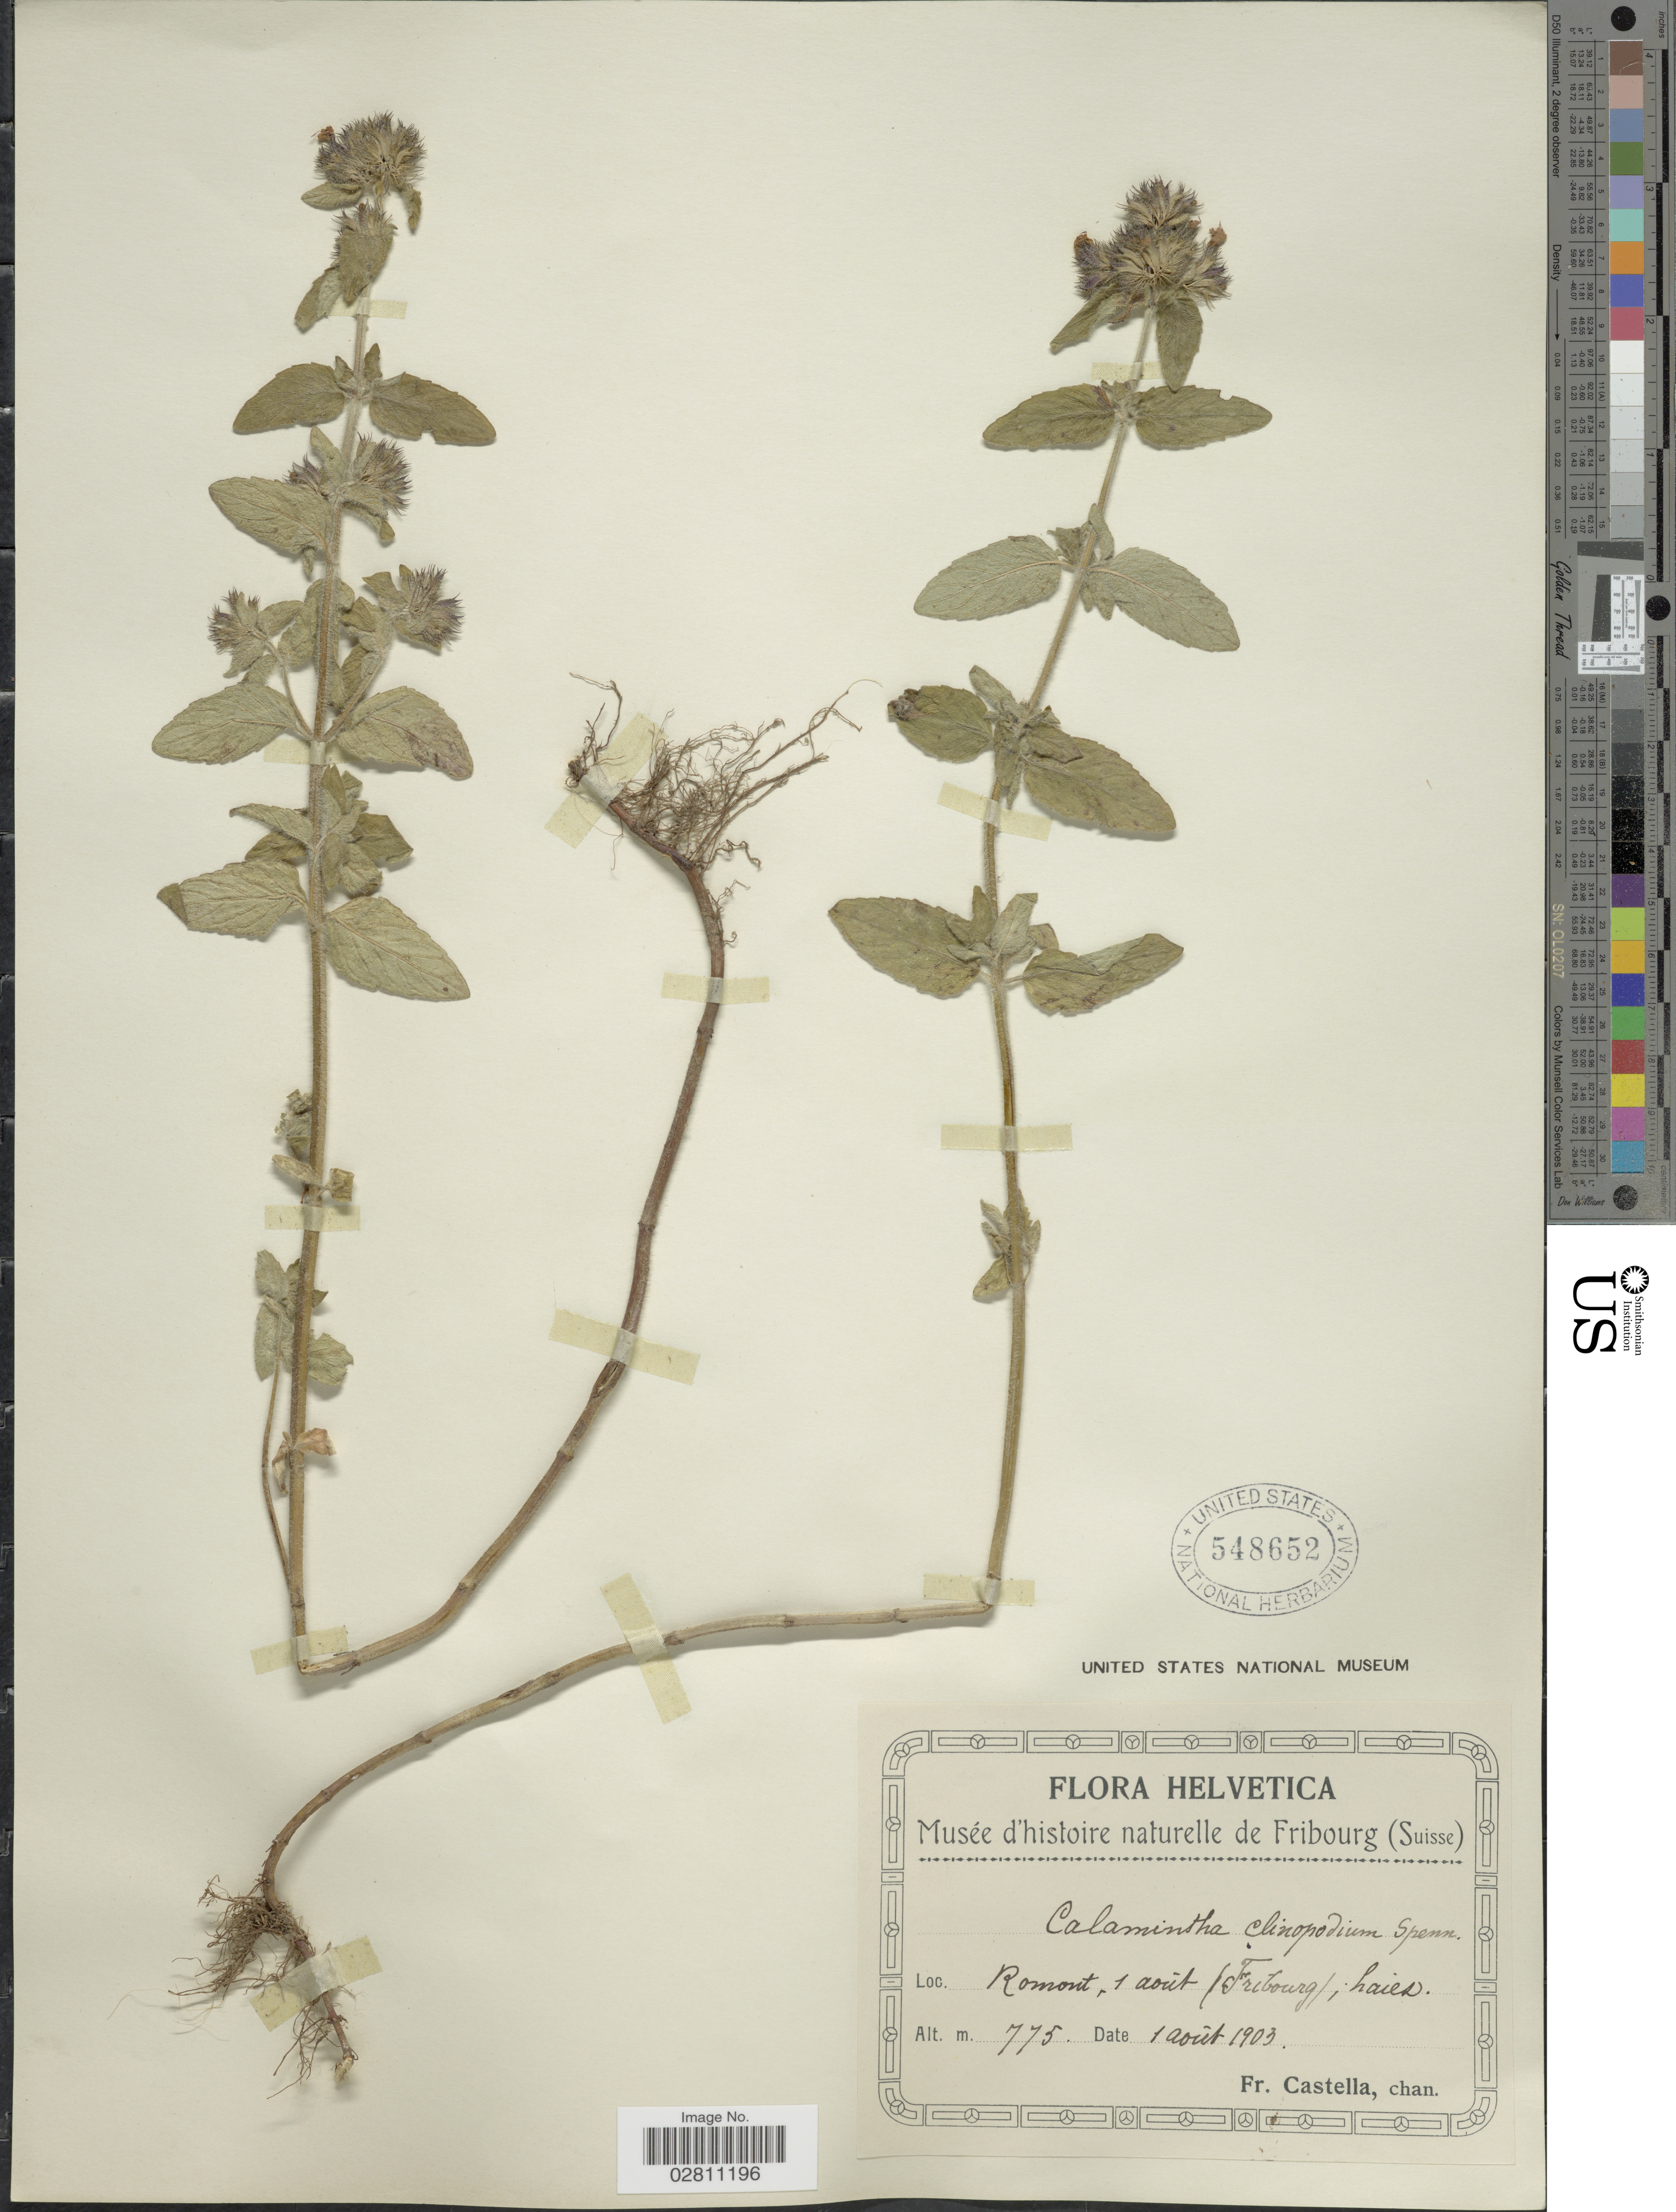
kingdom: Plantae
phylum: Tracheophyta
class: Magnoliopsida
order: Lamiales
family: Lamiaceae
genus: Clinopodium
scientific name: Clinopodium vulgare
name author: L.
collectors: Fr. Castella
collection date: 1903-08-01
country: Switzerland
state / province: Fribourg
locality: Helvetica, Romont, (Fribourg), haies.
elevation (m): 775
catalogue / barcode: US 548652